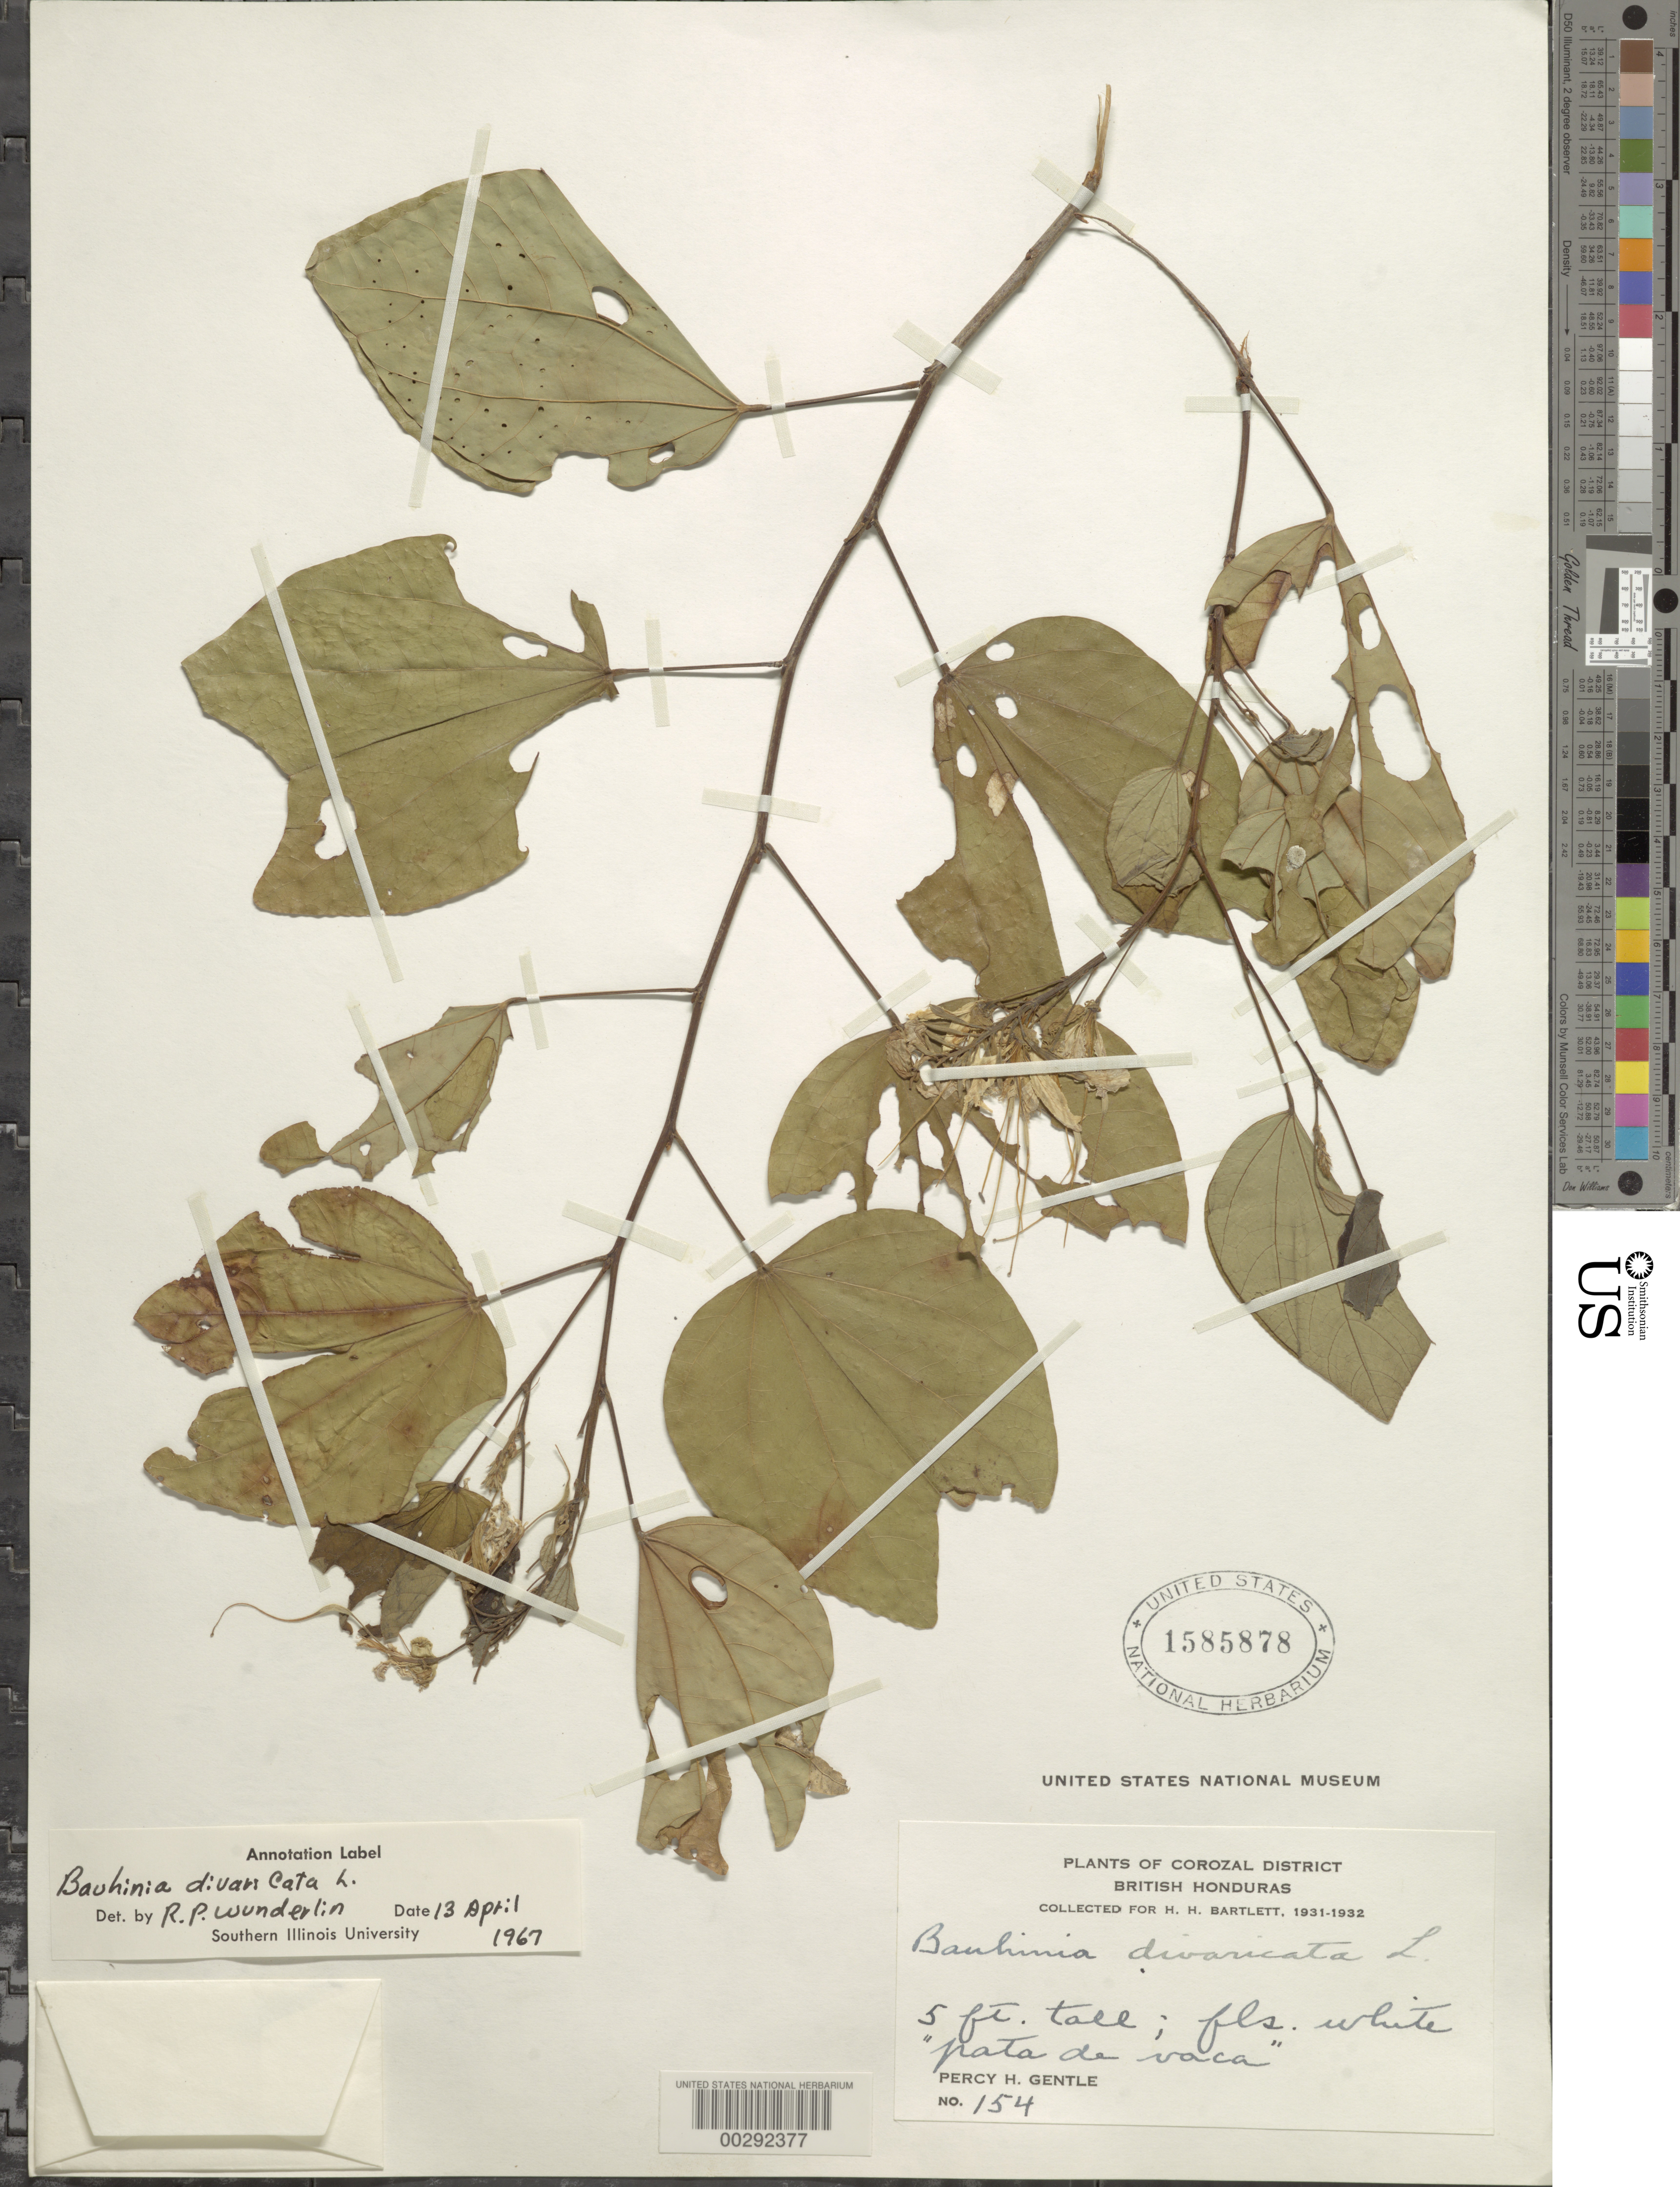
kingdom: Plantae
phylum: Tracheophyta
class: Magnoliopsida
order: Fabales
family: Fabaceae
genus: Bauhinia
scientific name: Bauhinia divaricata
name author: L.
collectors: P. H. Gentle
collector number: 154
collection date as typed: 1931 to -- -- 1932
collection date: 1931/1932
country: Belize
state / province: Corozal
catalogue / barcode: US 1585878